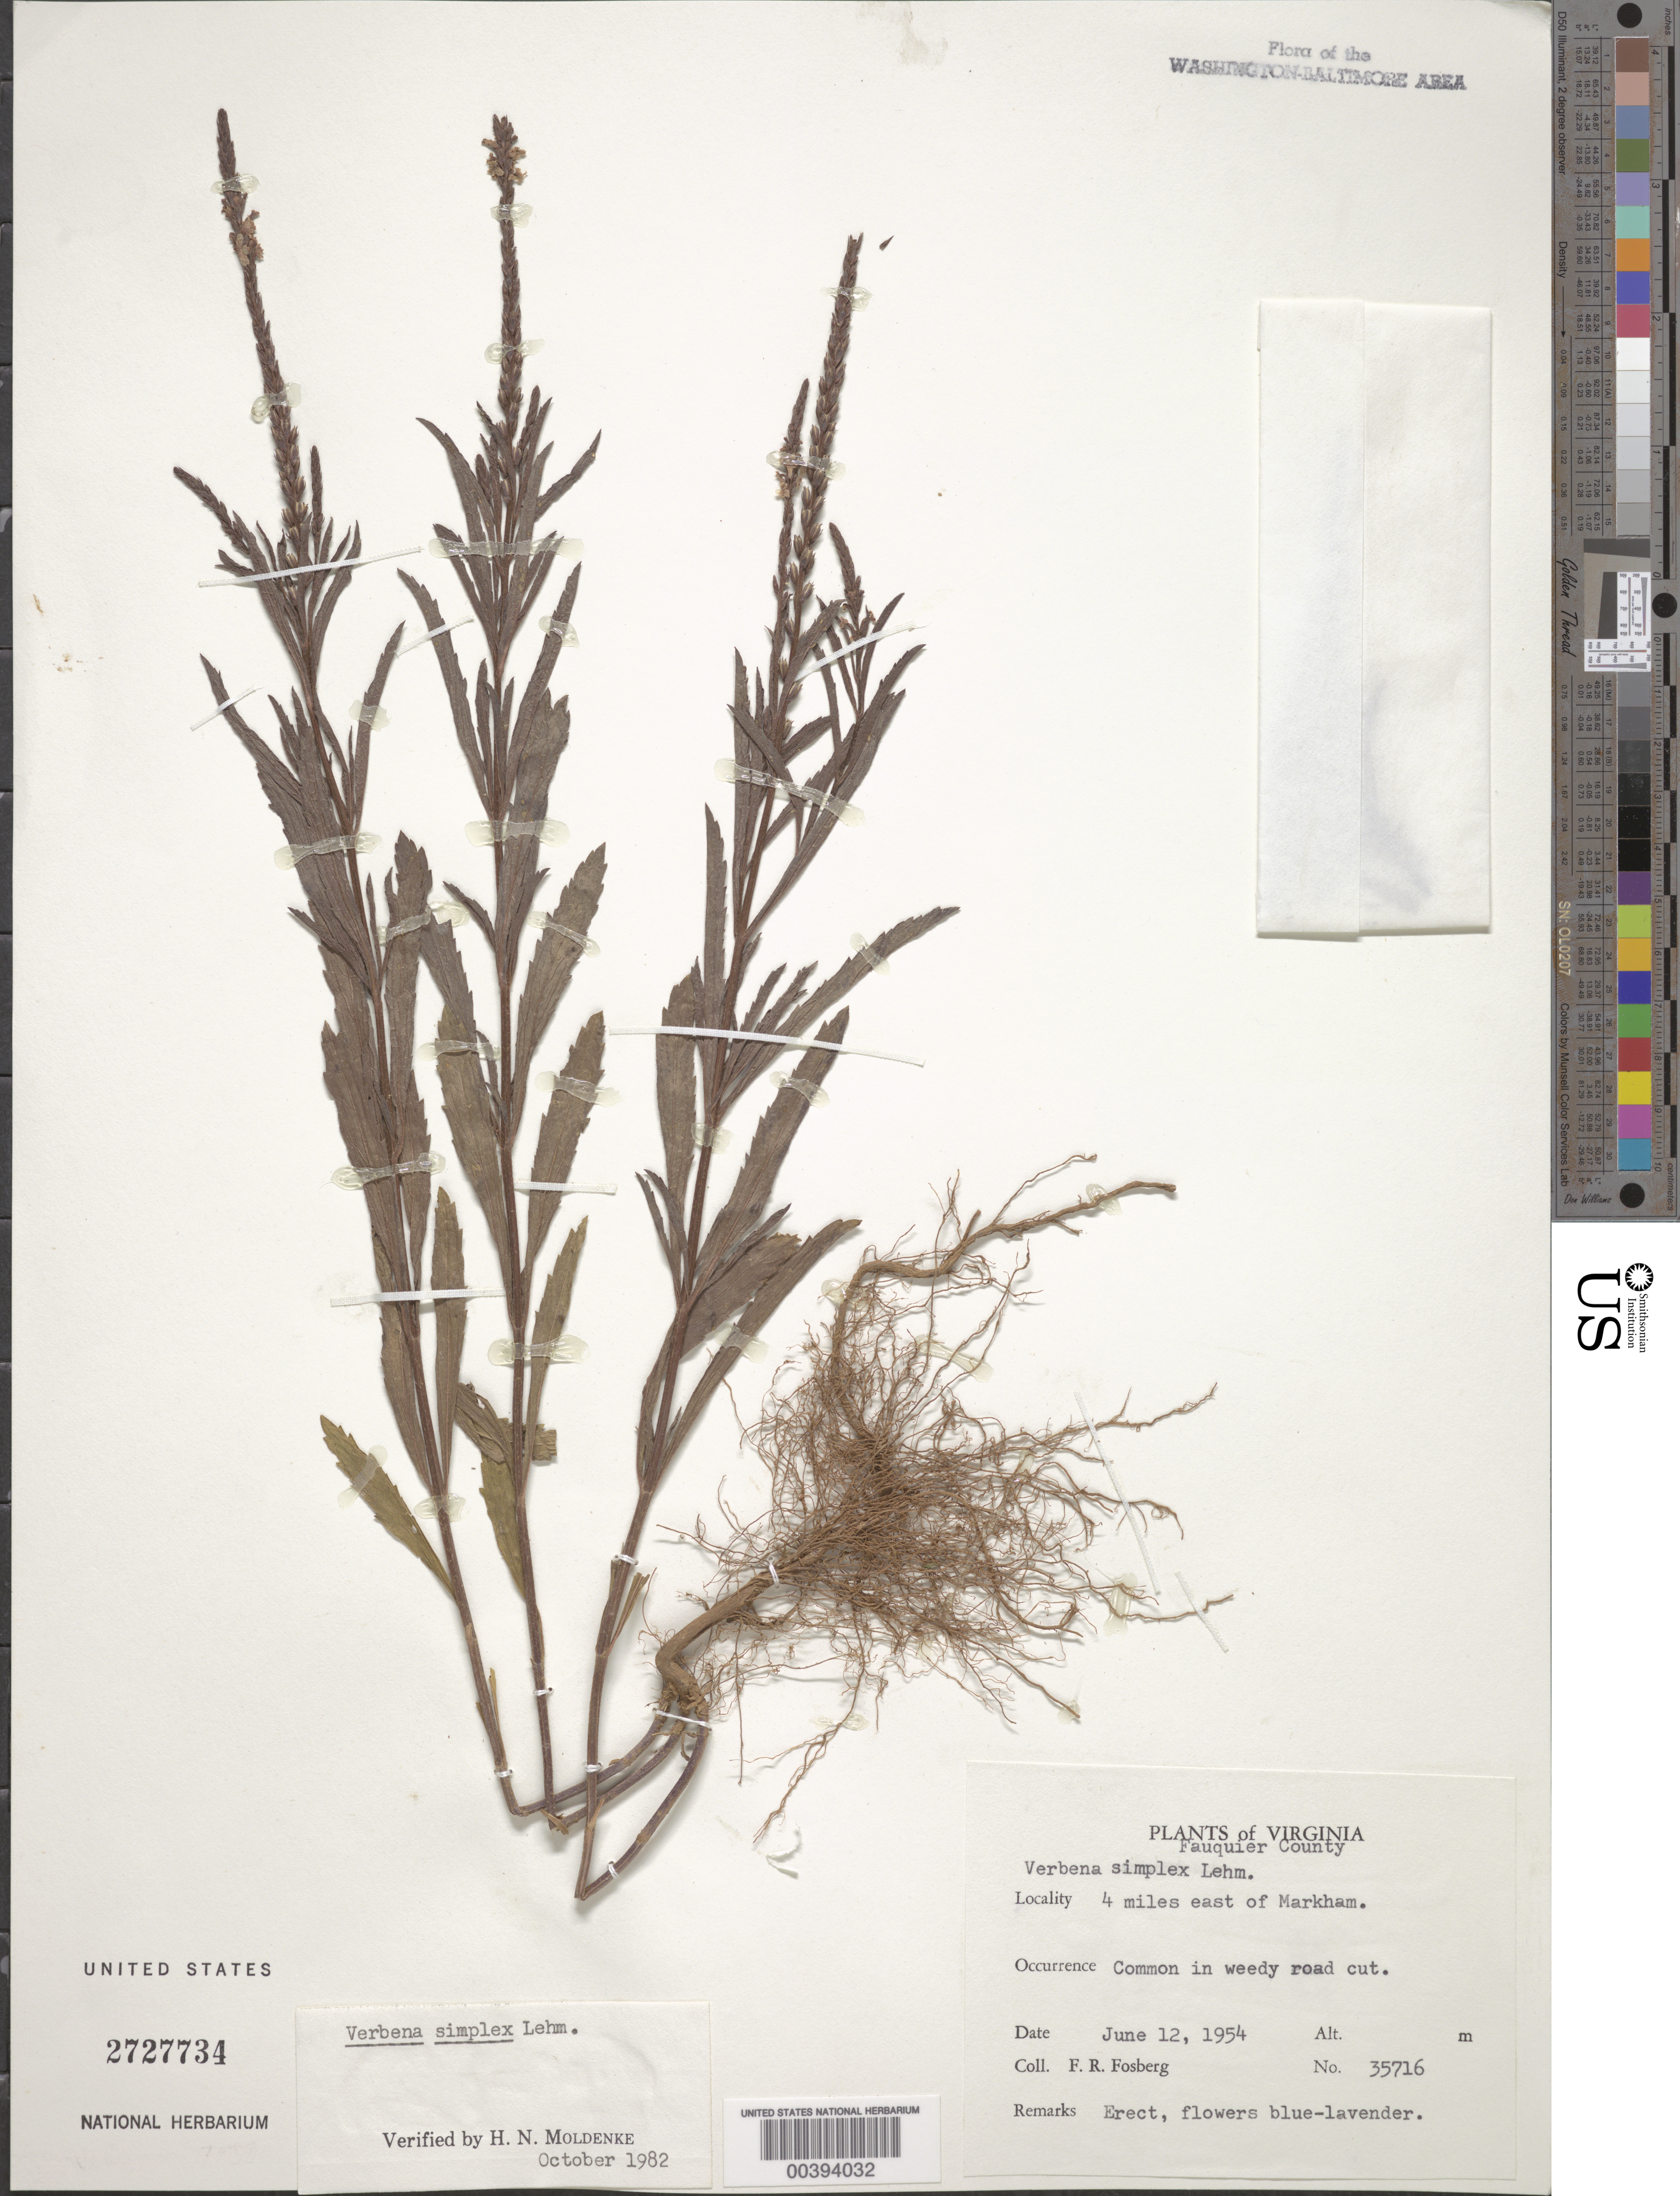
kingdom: Plantae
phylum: Tracheophyta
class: Magnoliopsida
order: Lamiales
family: Verbenaceae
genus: Verbena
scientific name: Verbena simplex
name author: F. Lehm.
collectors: F. R. Fosberg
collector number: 35716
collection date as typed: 12 Jun 1954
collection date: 1954-06-12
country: United States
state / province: Virginia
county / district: Fauquier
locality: East of Markham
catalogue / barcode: US 2727734